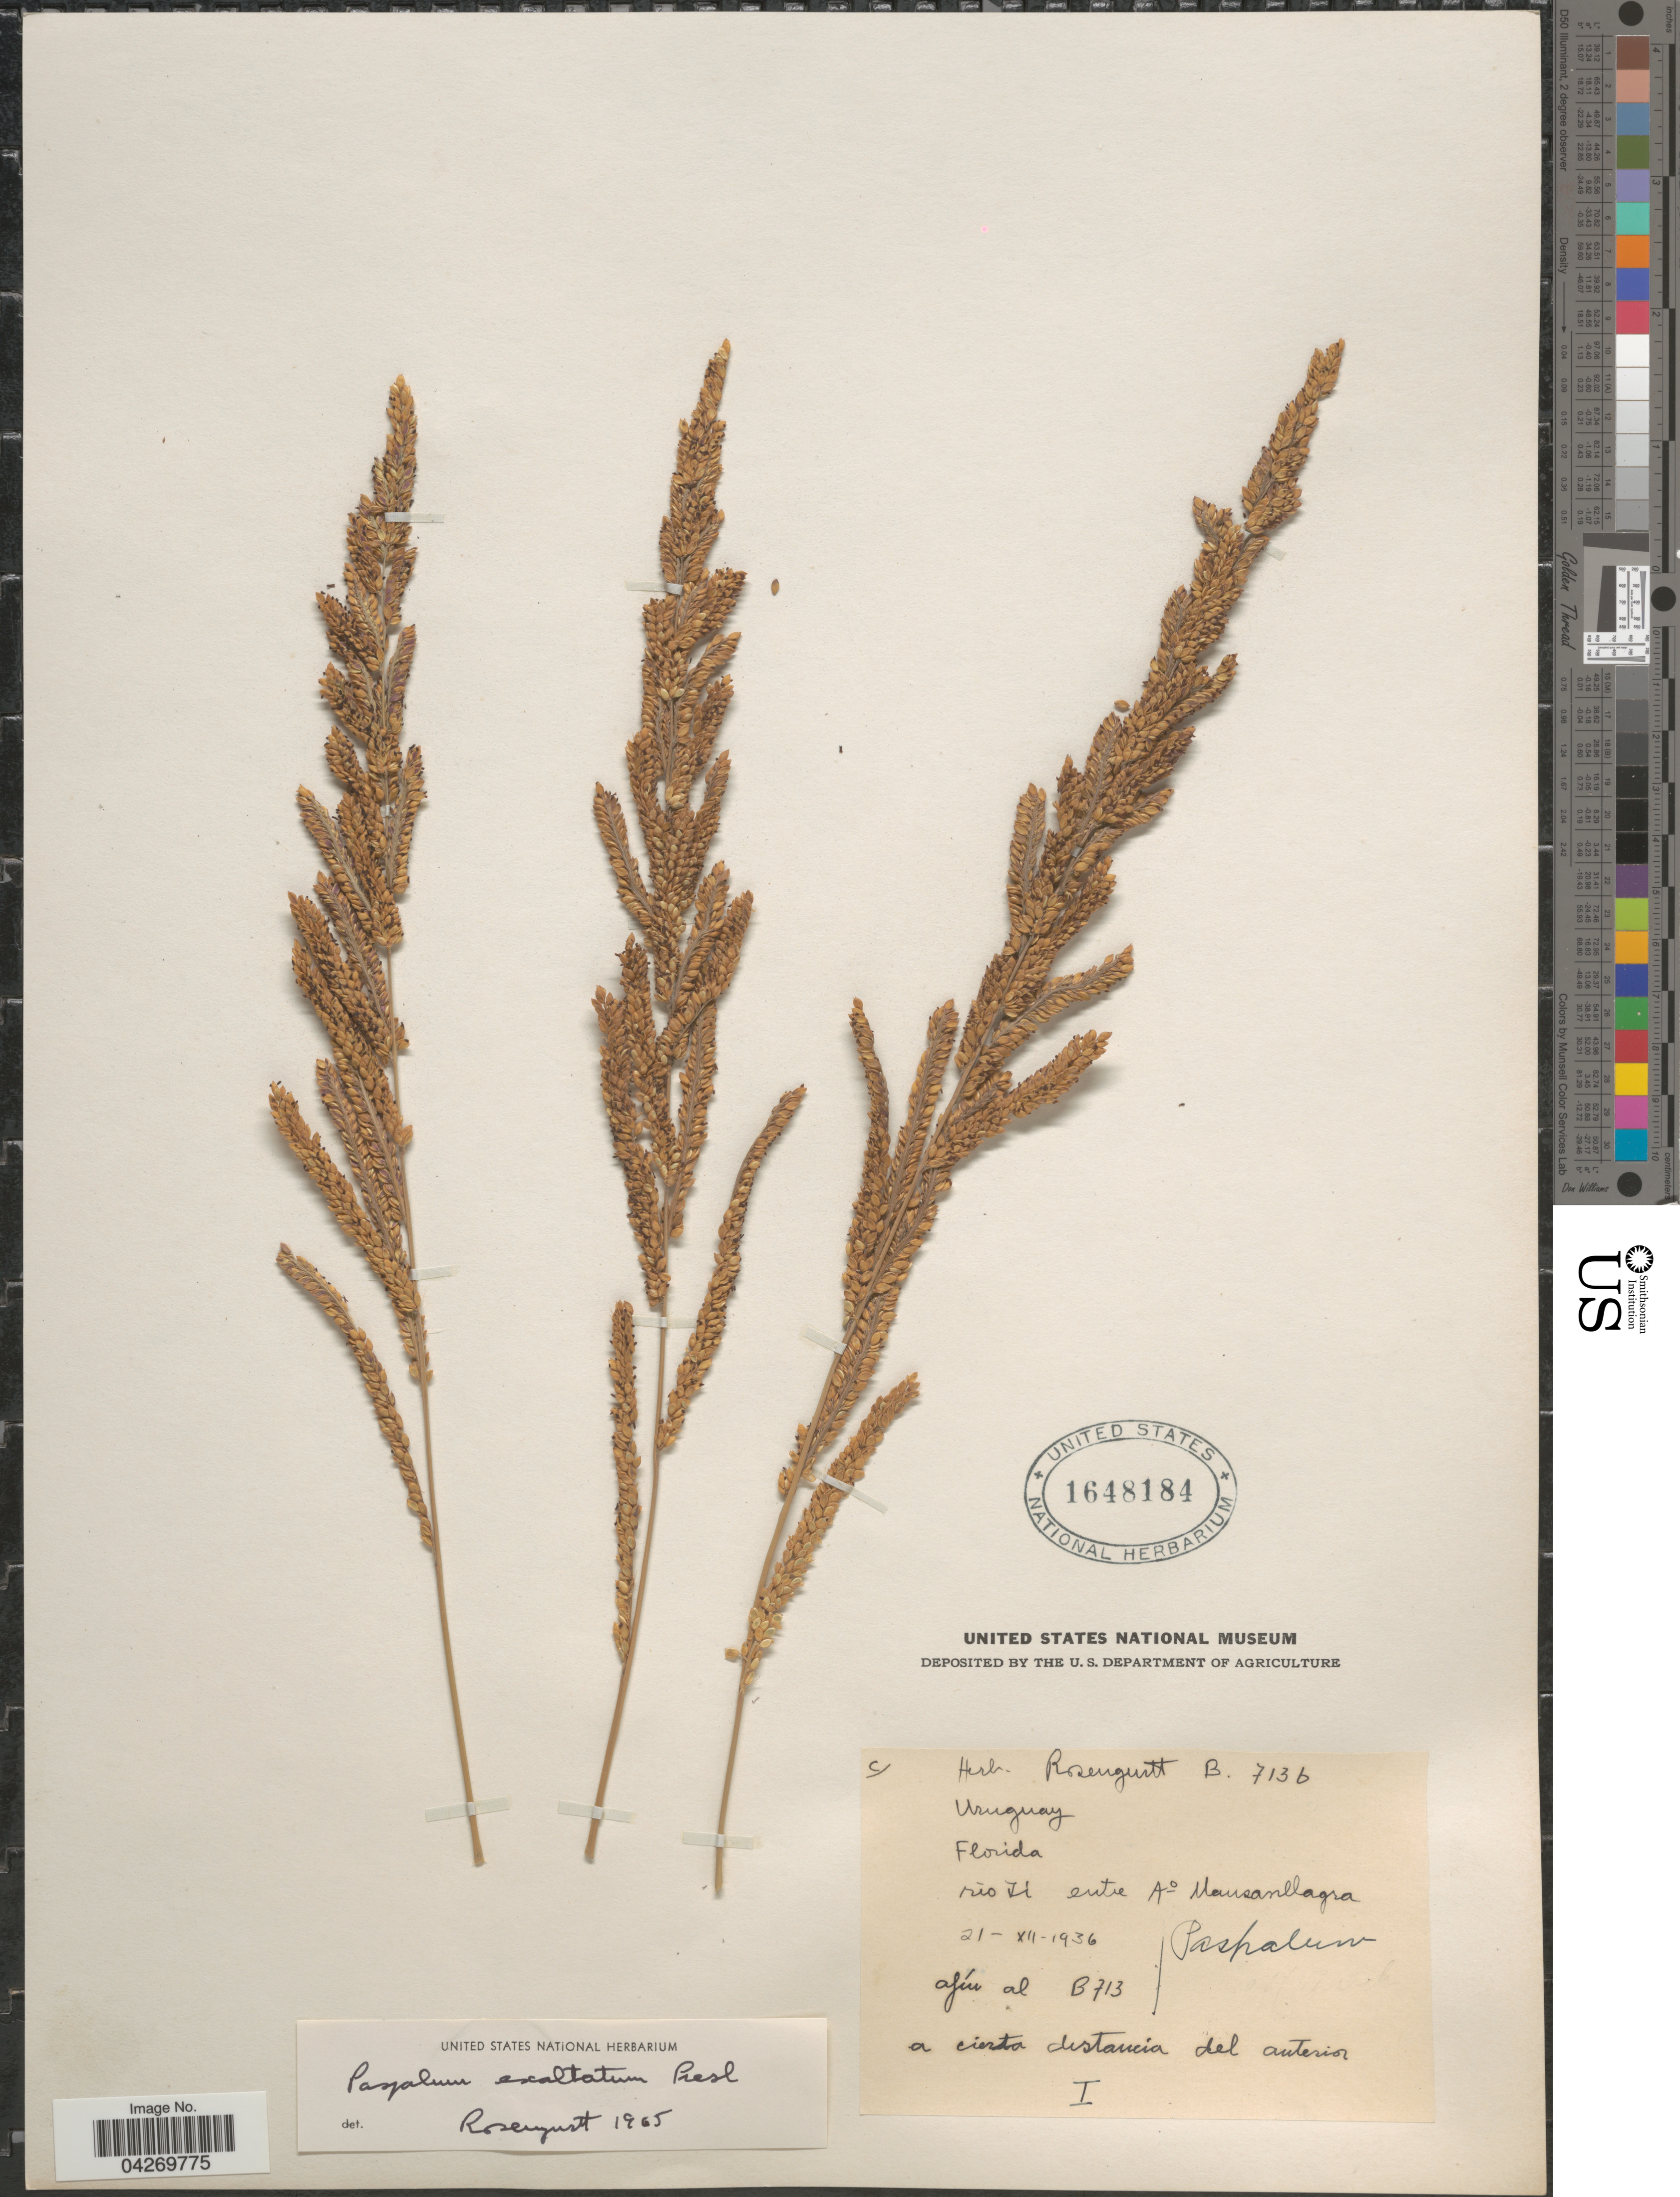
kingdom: Plantae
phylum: Tracheophyta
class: Liliopsida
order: Poales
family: Poaceae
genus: Paspalum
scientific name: Paspalum exaltatum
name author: J. Presl in C. Presl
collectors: ex herb. Rosengurtt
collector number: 713b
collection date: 1936-12-21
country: Uruguay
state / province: Florida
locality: Rio Yi entre Ao Mansavillagra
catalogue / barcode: US 1648184